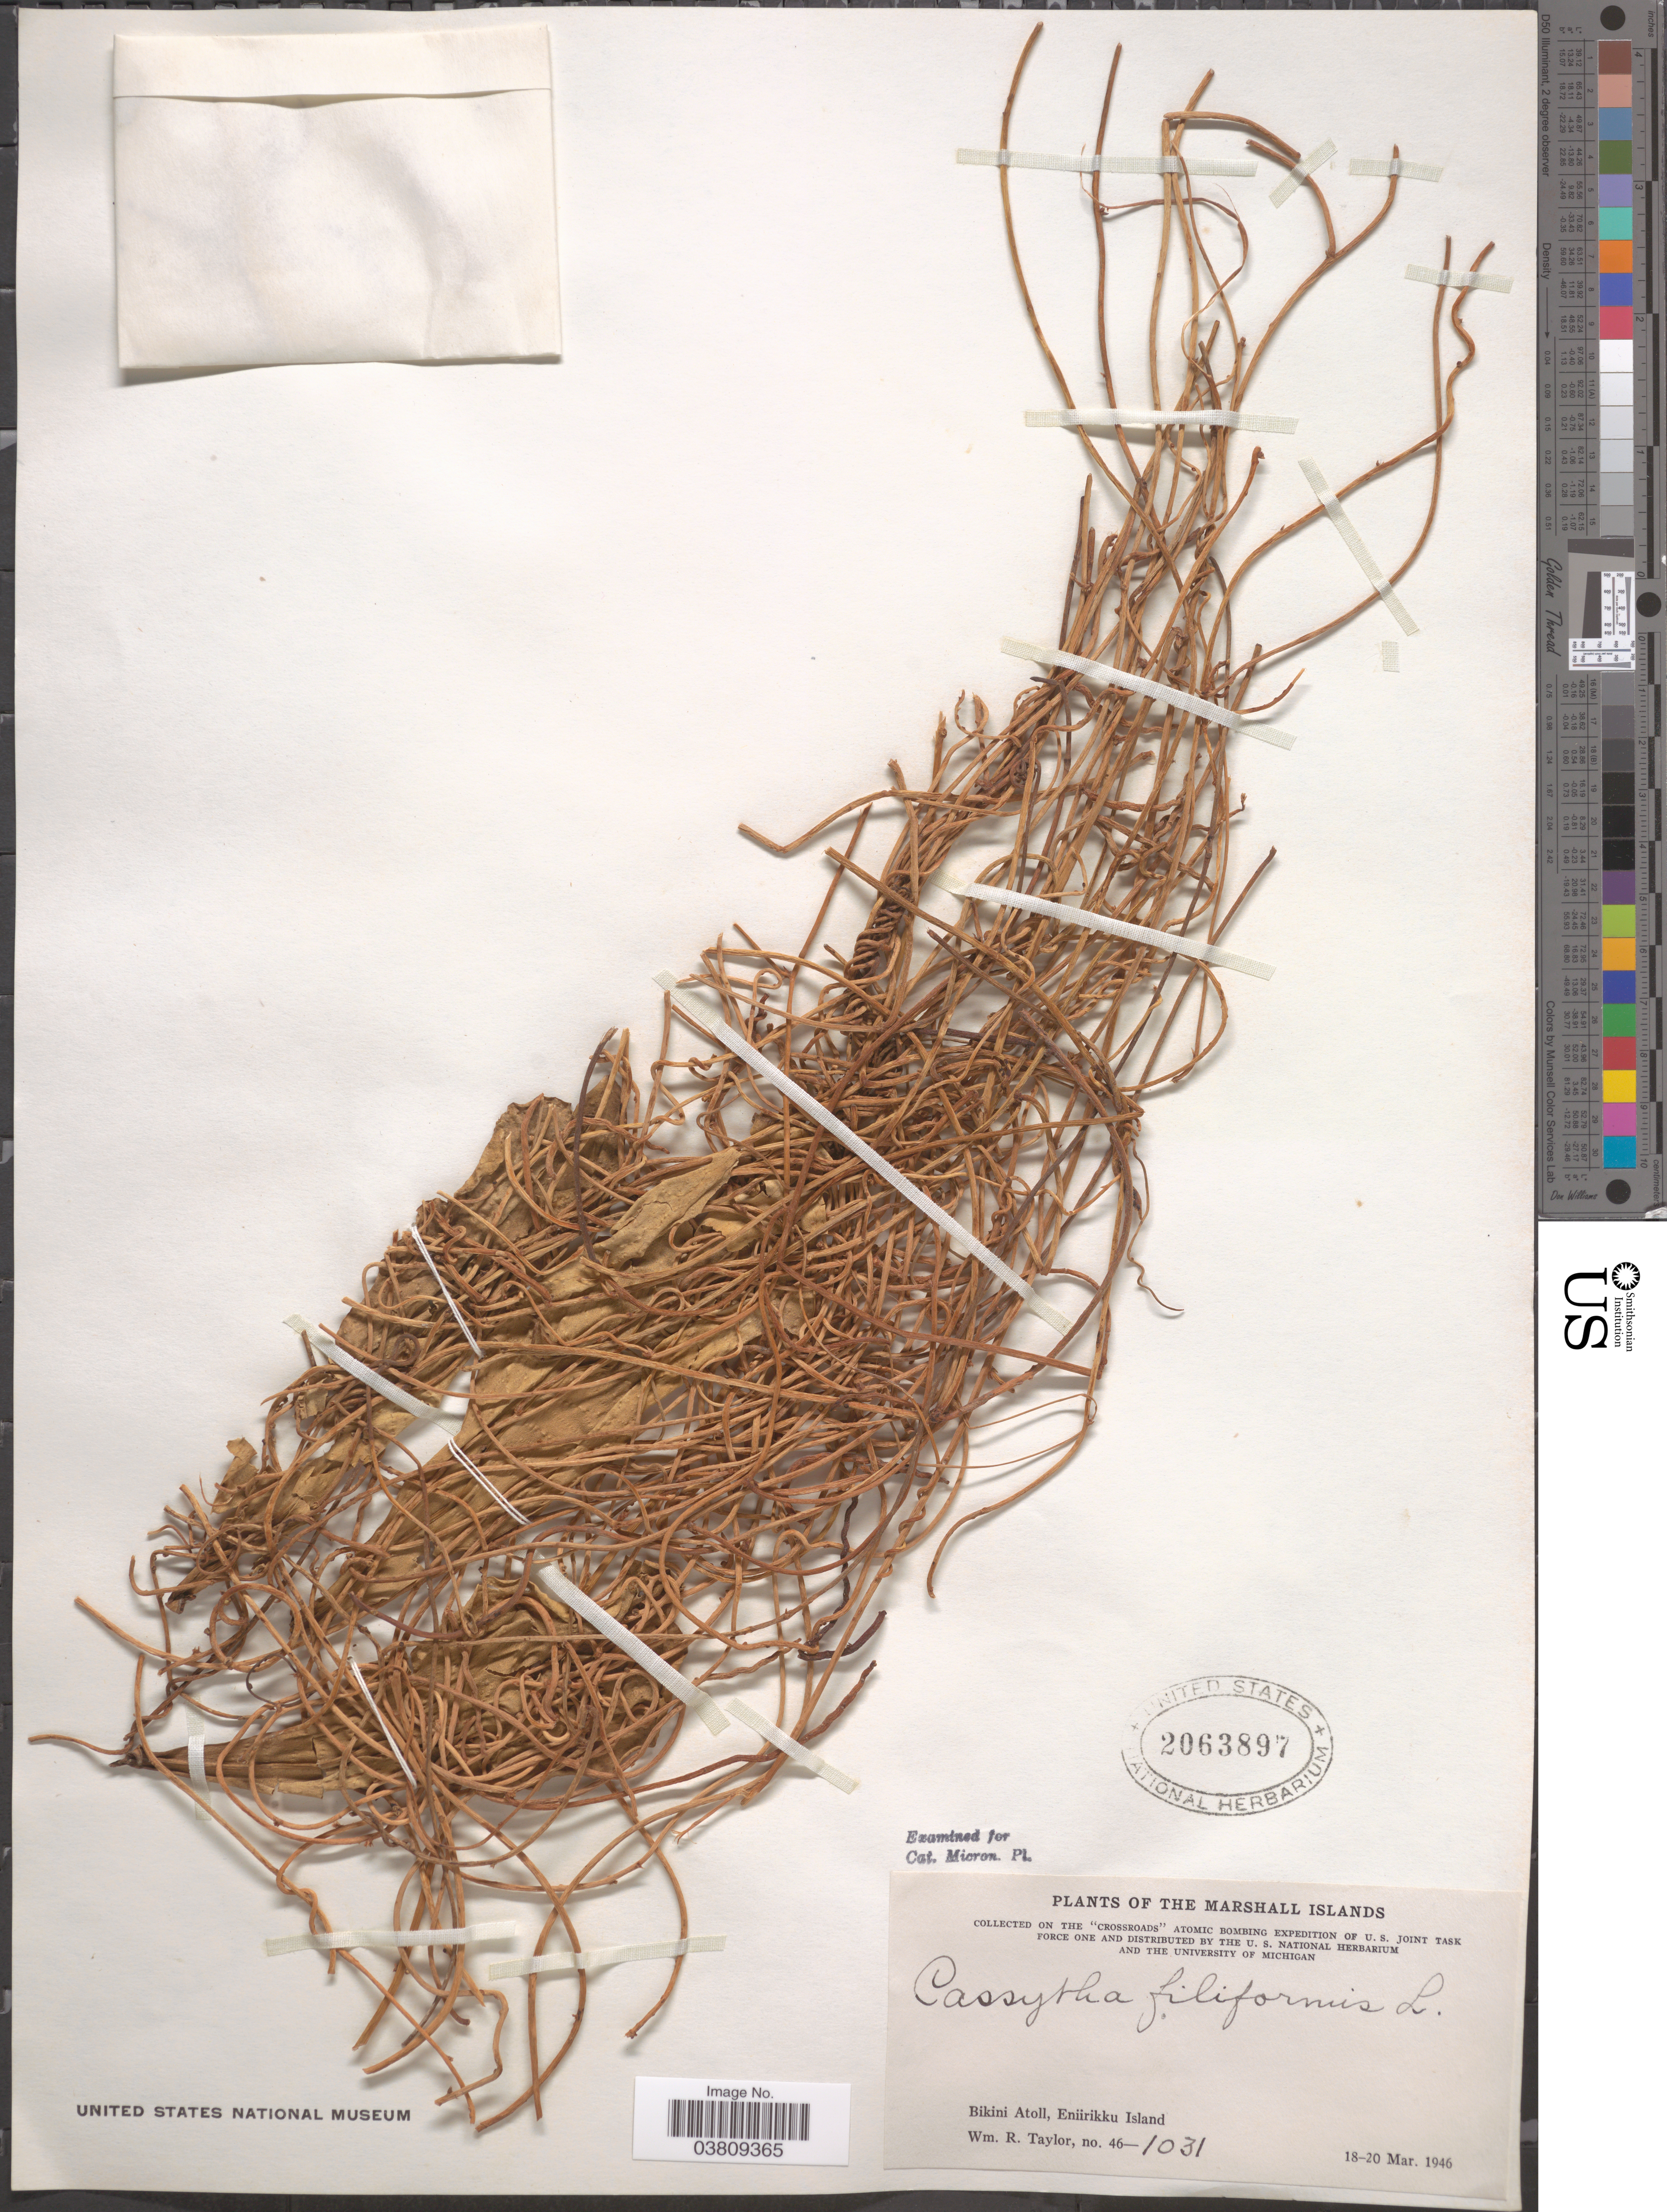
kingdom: Plantae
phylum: Tracheophyta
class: Magnoliopsida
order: Laurales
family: Lauraceae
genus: Cassytha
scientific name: Cassytha filiformis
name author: L.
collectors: W. R. Taylor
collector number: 46-1031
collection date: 1946-03-18/1946-03-20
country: Marshall Islands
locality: Bikini Atoll, Eniirikku Island.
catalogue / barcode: US 2063897